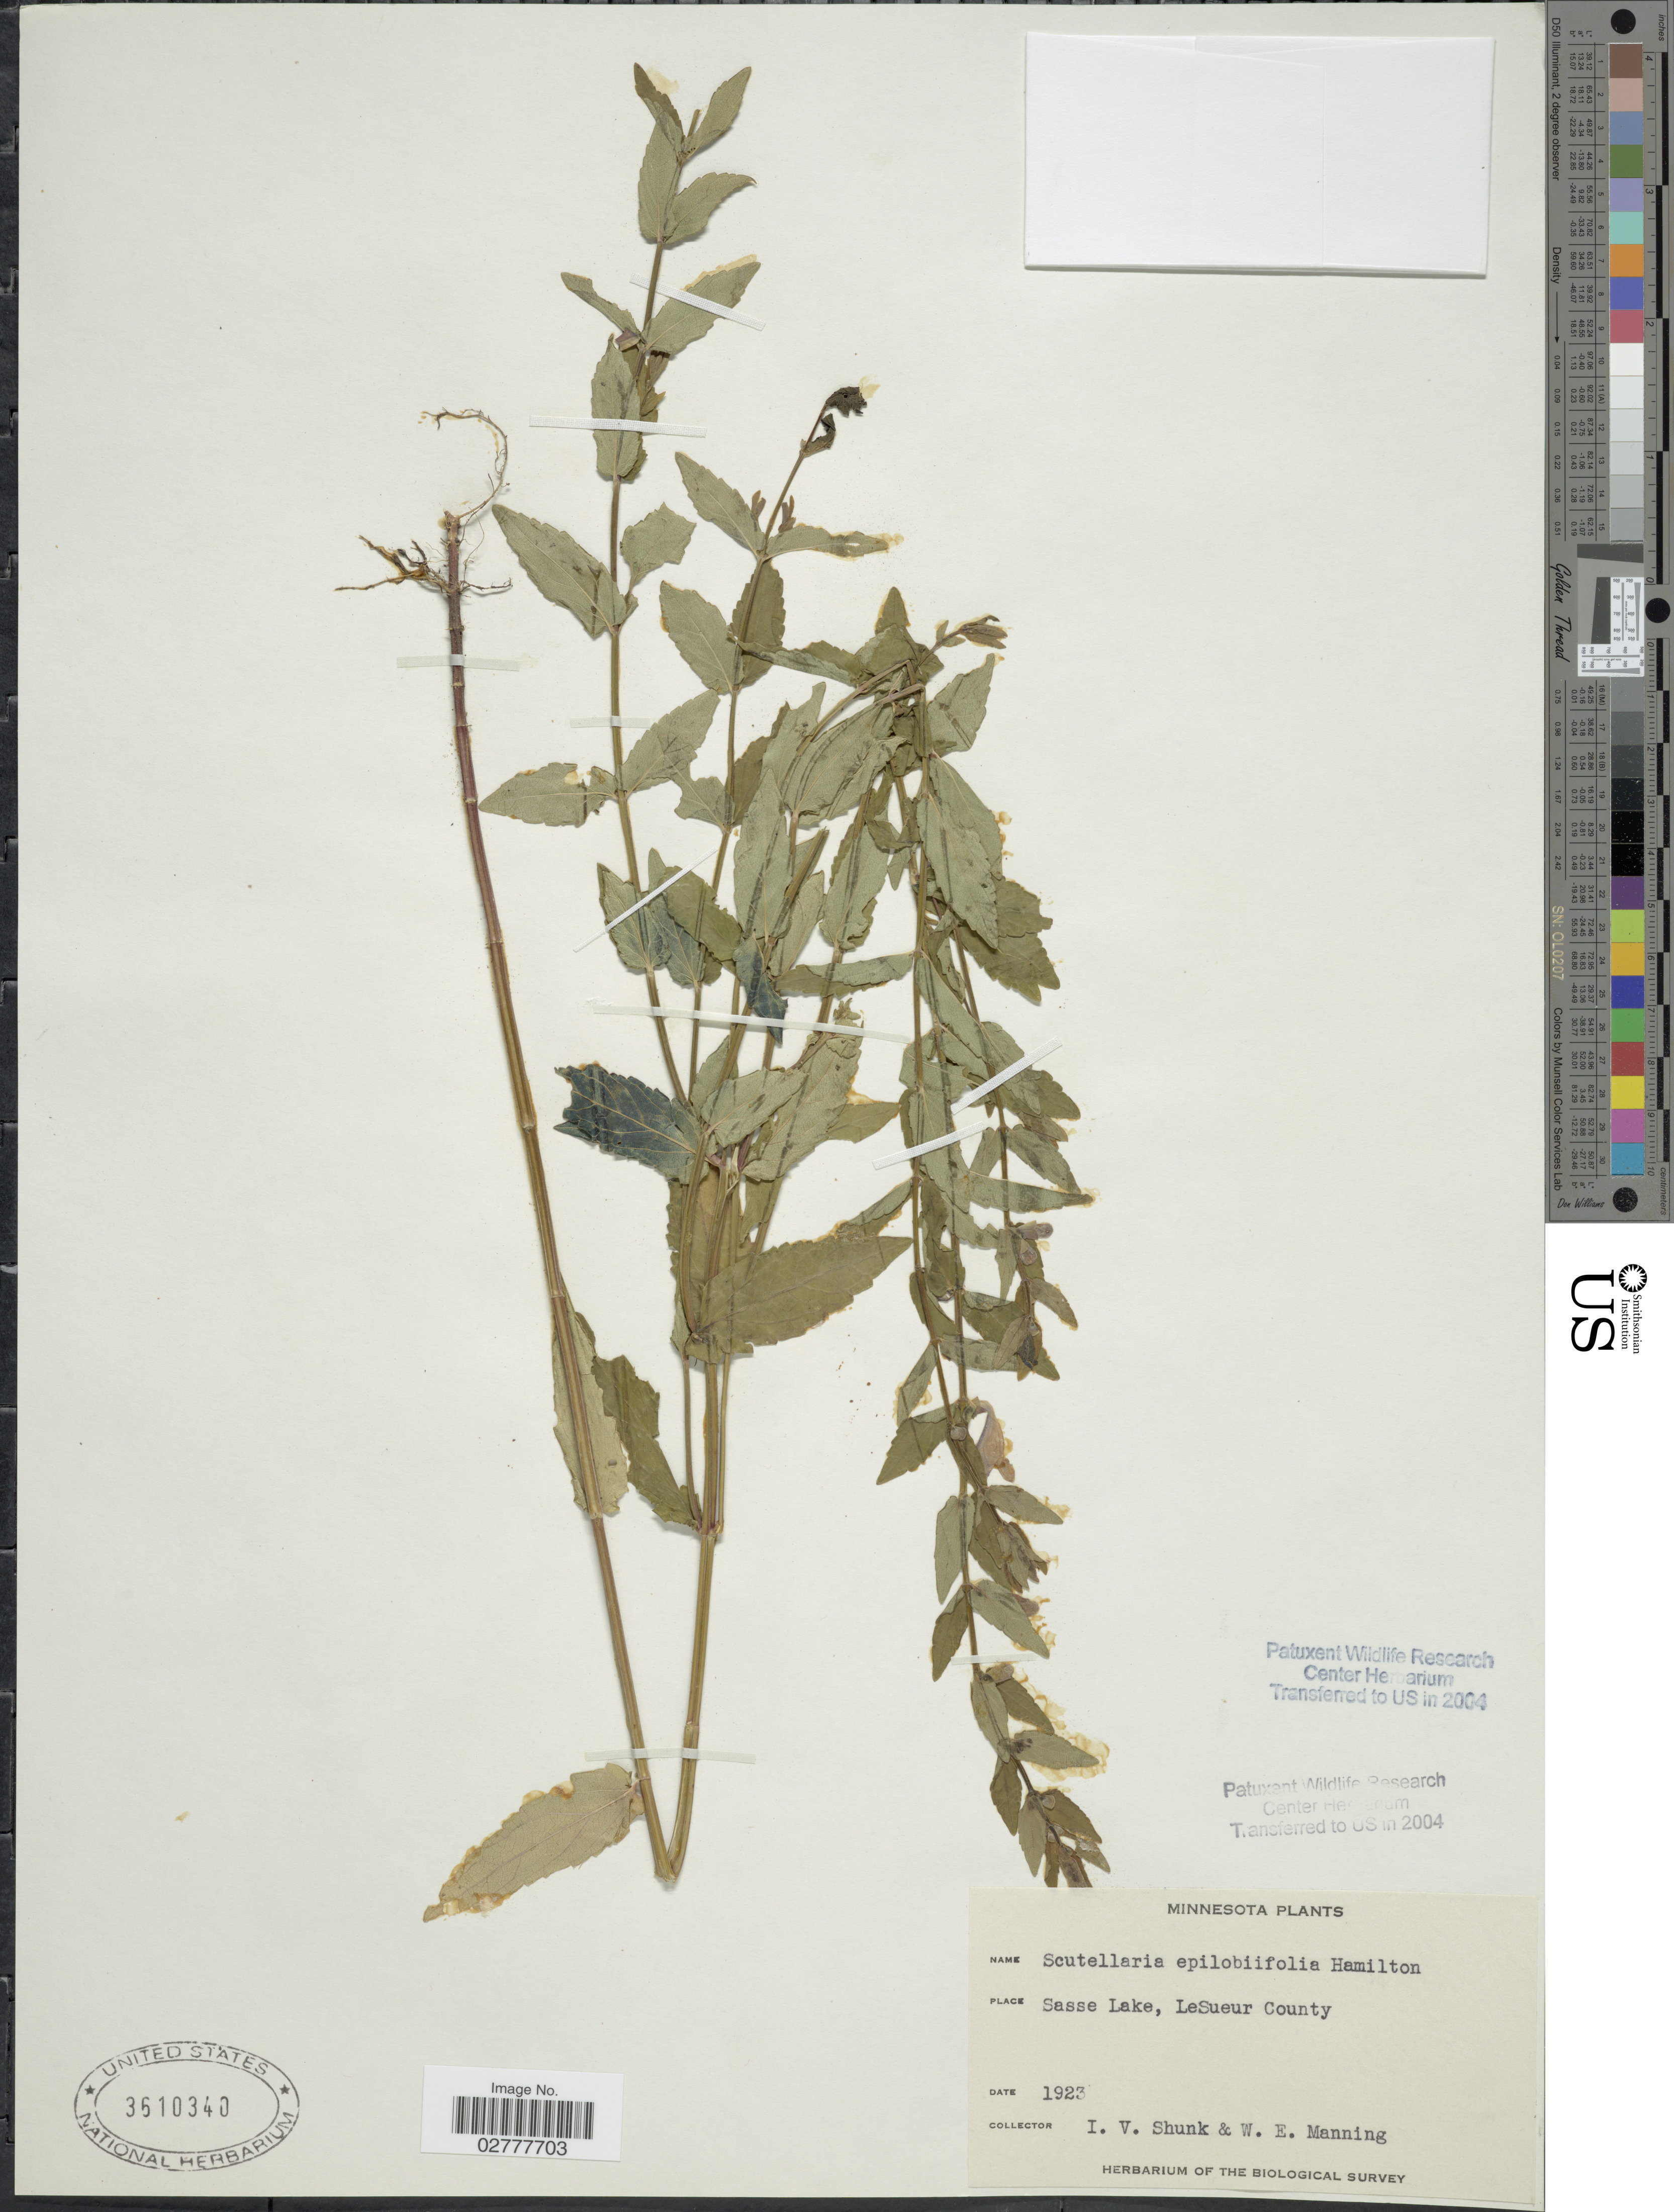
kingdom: Plantae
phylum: Tracheophyta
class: Magnoliopsida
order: Lamiales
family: Lamiaceae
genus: Scutellaria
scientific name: Scutellaria epilobiifolia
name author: A. Ham.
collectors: I. Shunk & W. Manning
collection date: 1923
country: United States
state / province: Minnesota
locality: Sassa Lake, LeSueur County.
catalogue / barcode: US 3610340